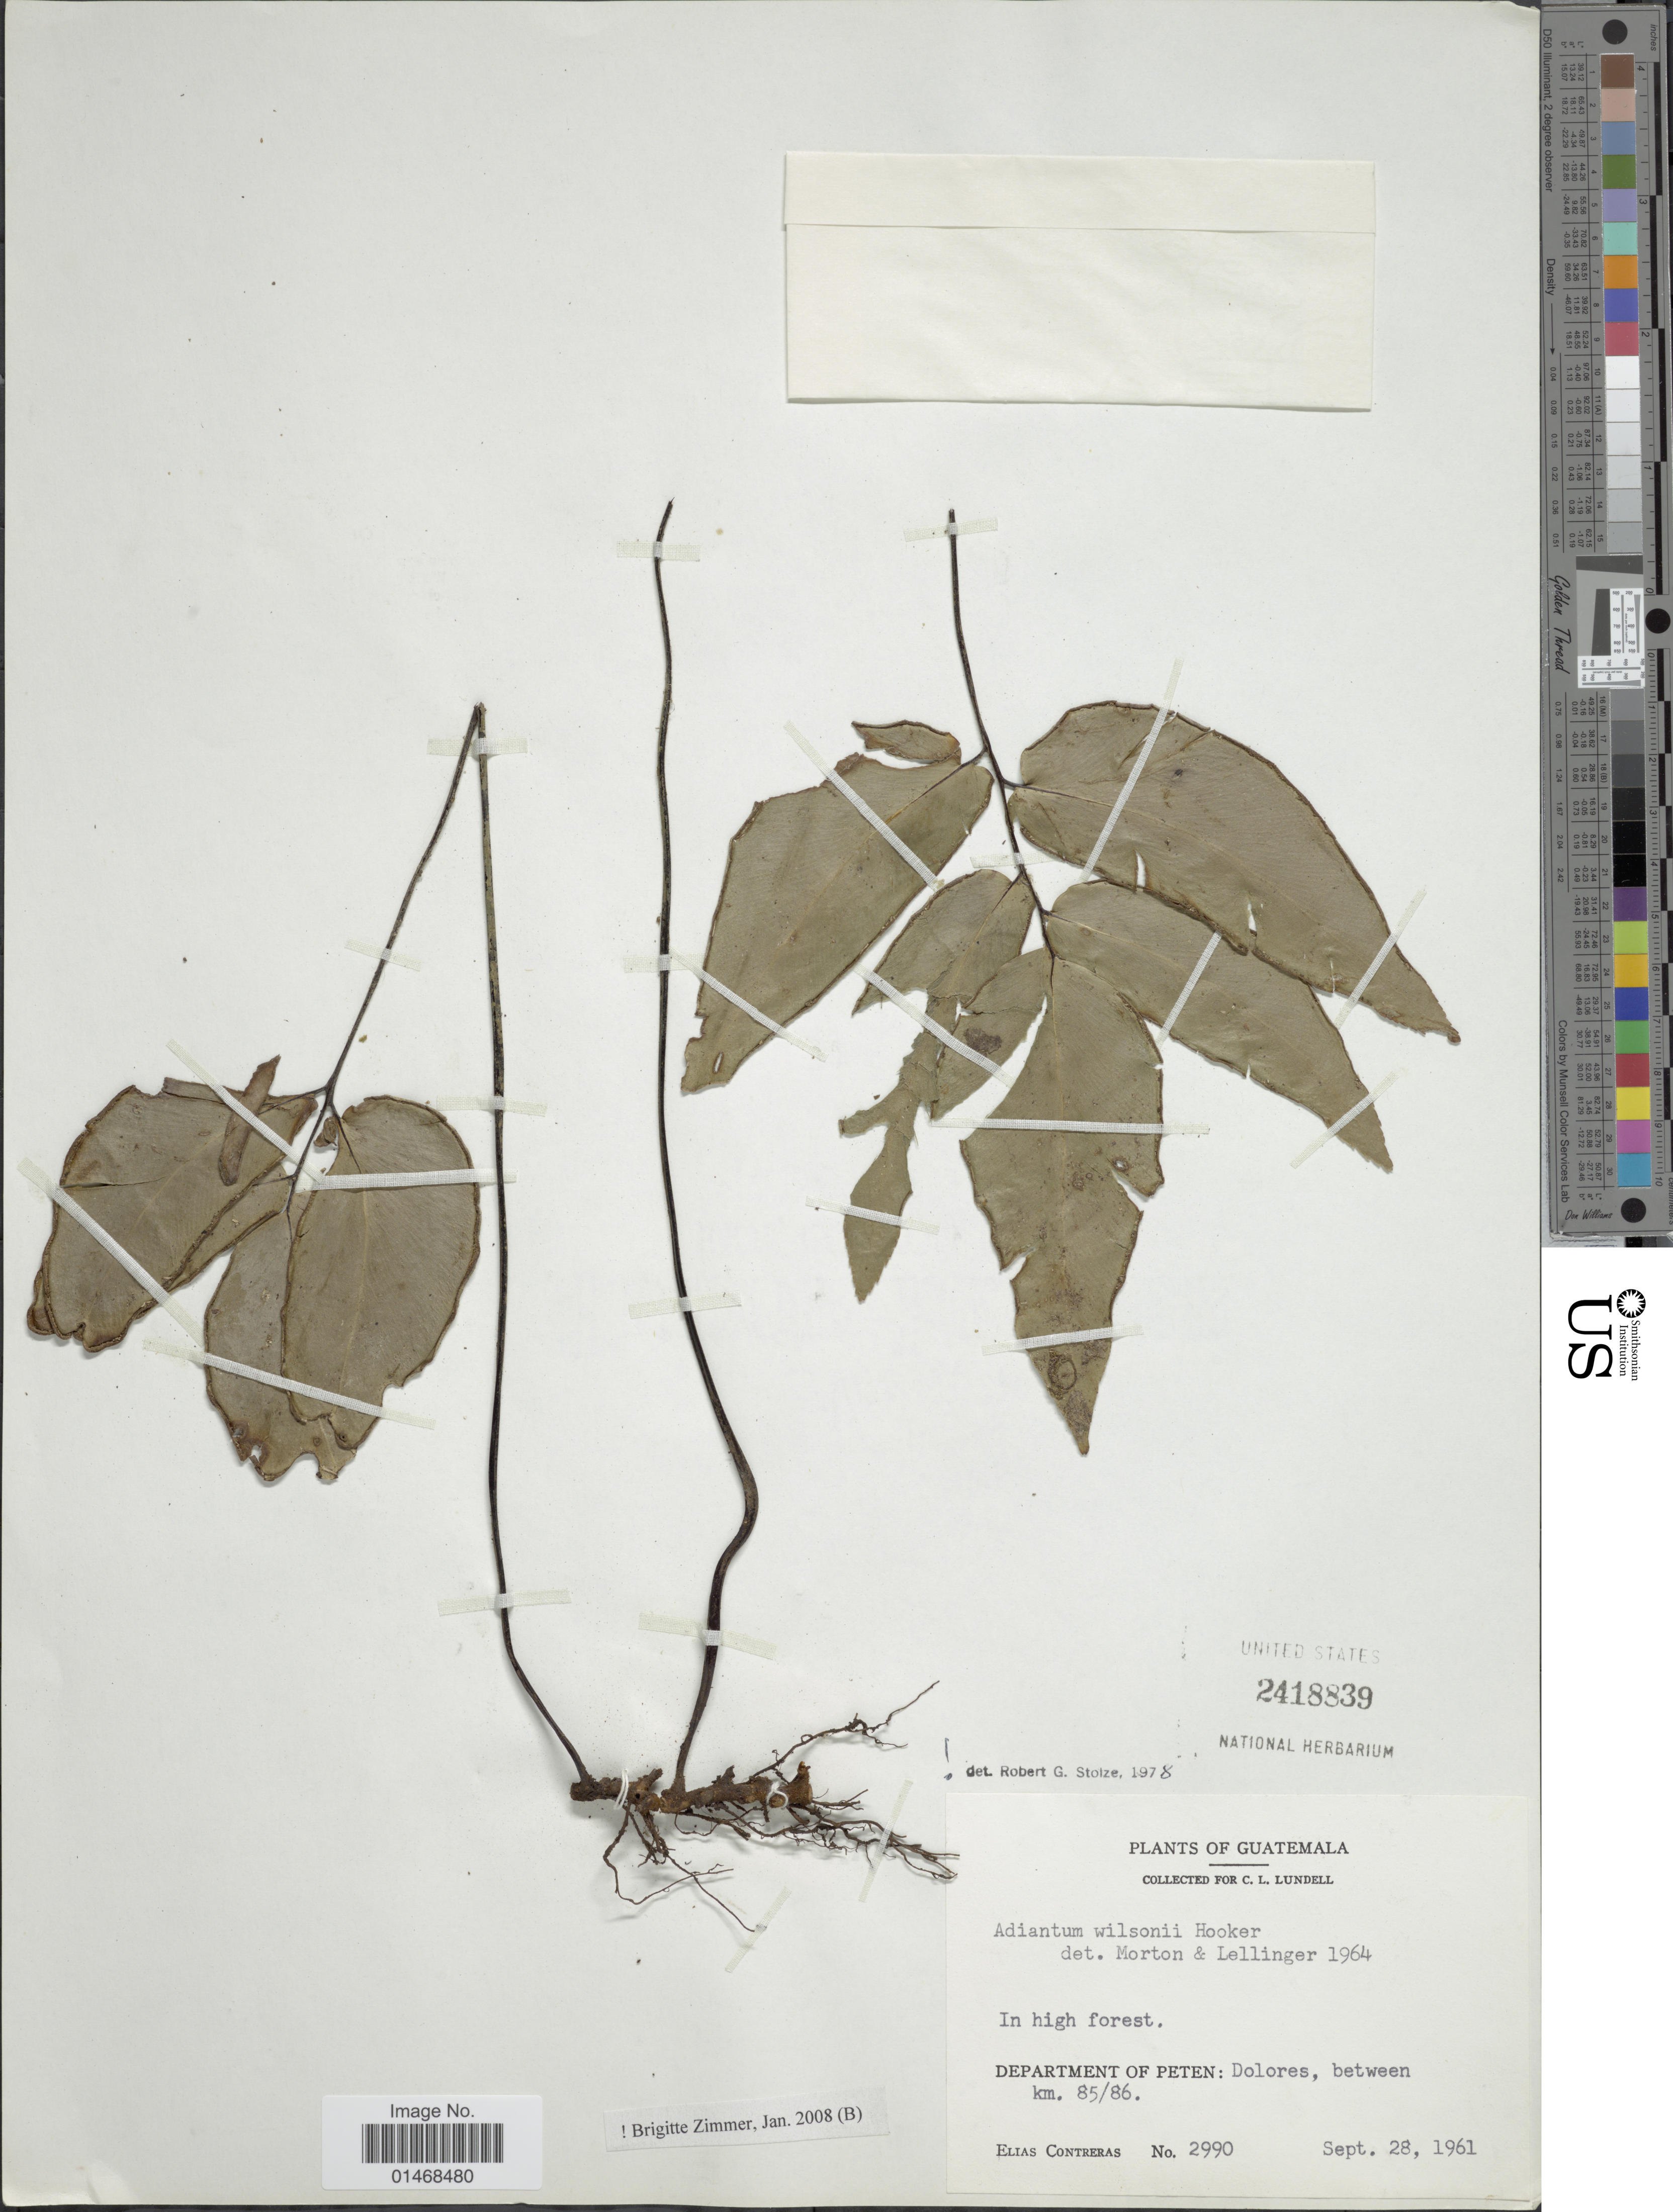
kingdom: Plantae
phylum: Tracheophyta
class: Polypodiopsida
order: Polypodiales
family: Pteridaceae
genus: Adiantum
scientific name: Adiantum wilsonii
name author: Hook.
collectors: E. Contreras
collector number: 2990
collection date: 1961-09-28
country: Guatemala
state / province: El Petén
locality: Department of Peten: Dolores, between km. 85/86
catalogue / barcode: US 2418839